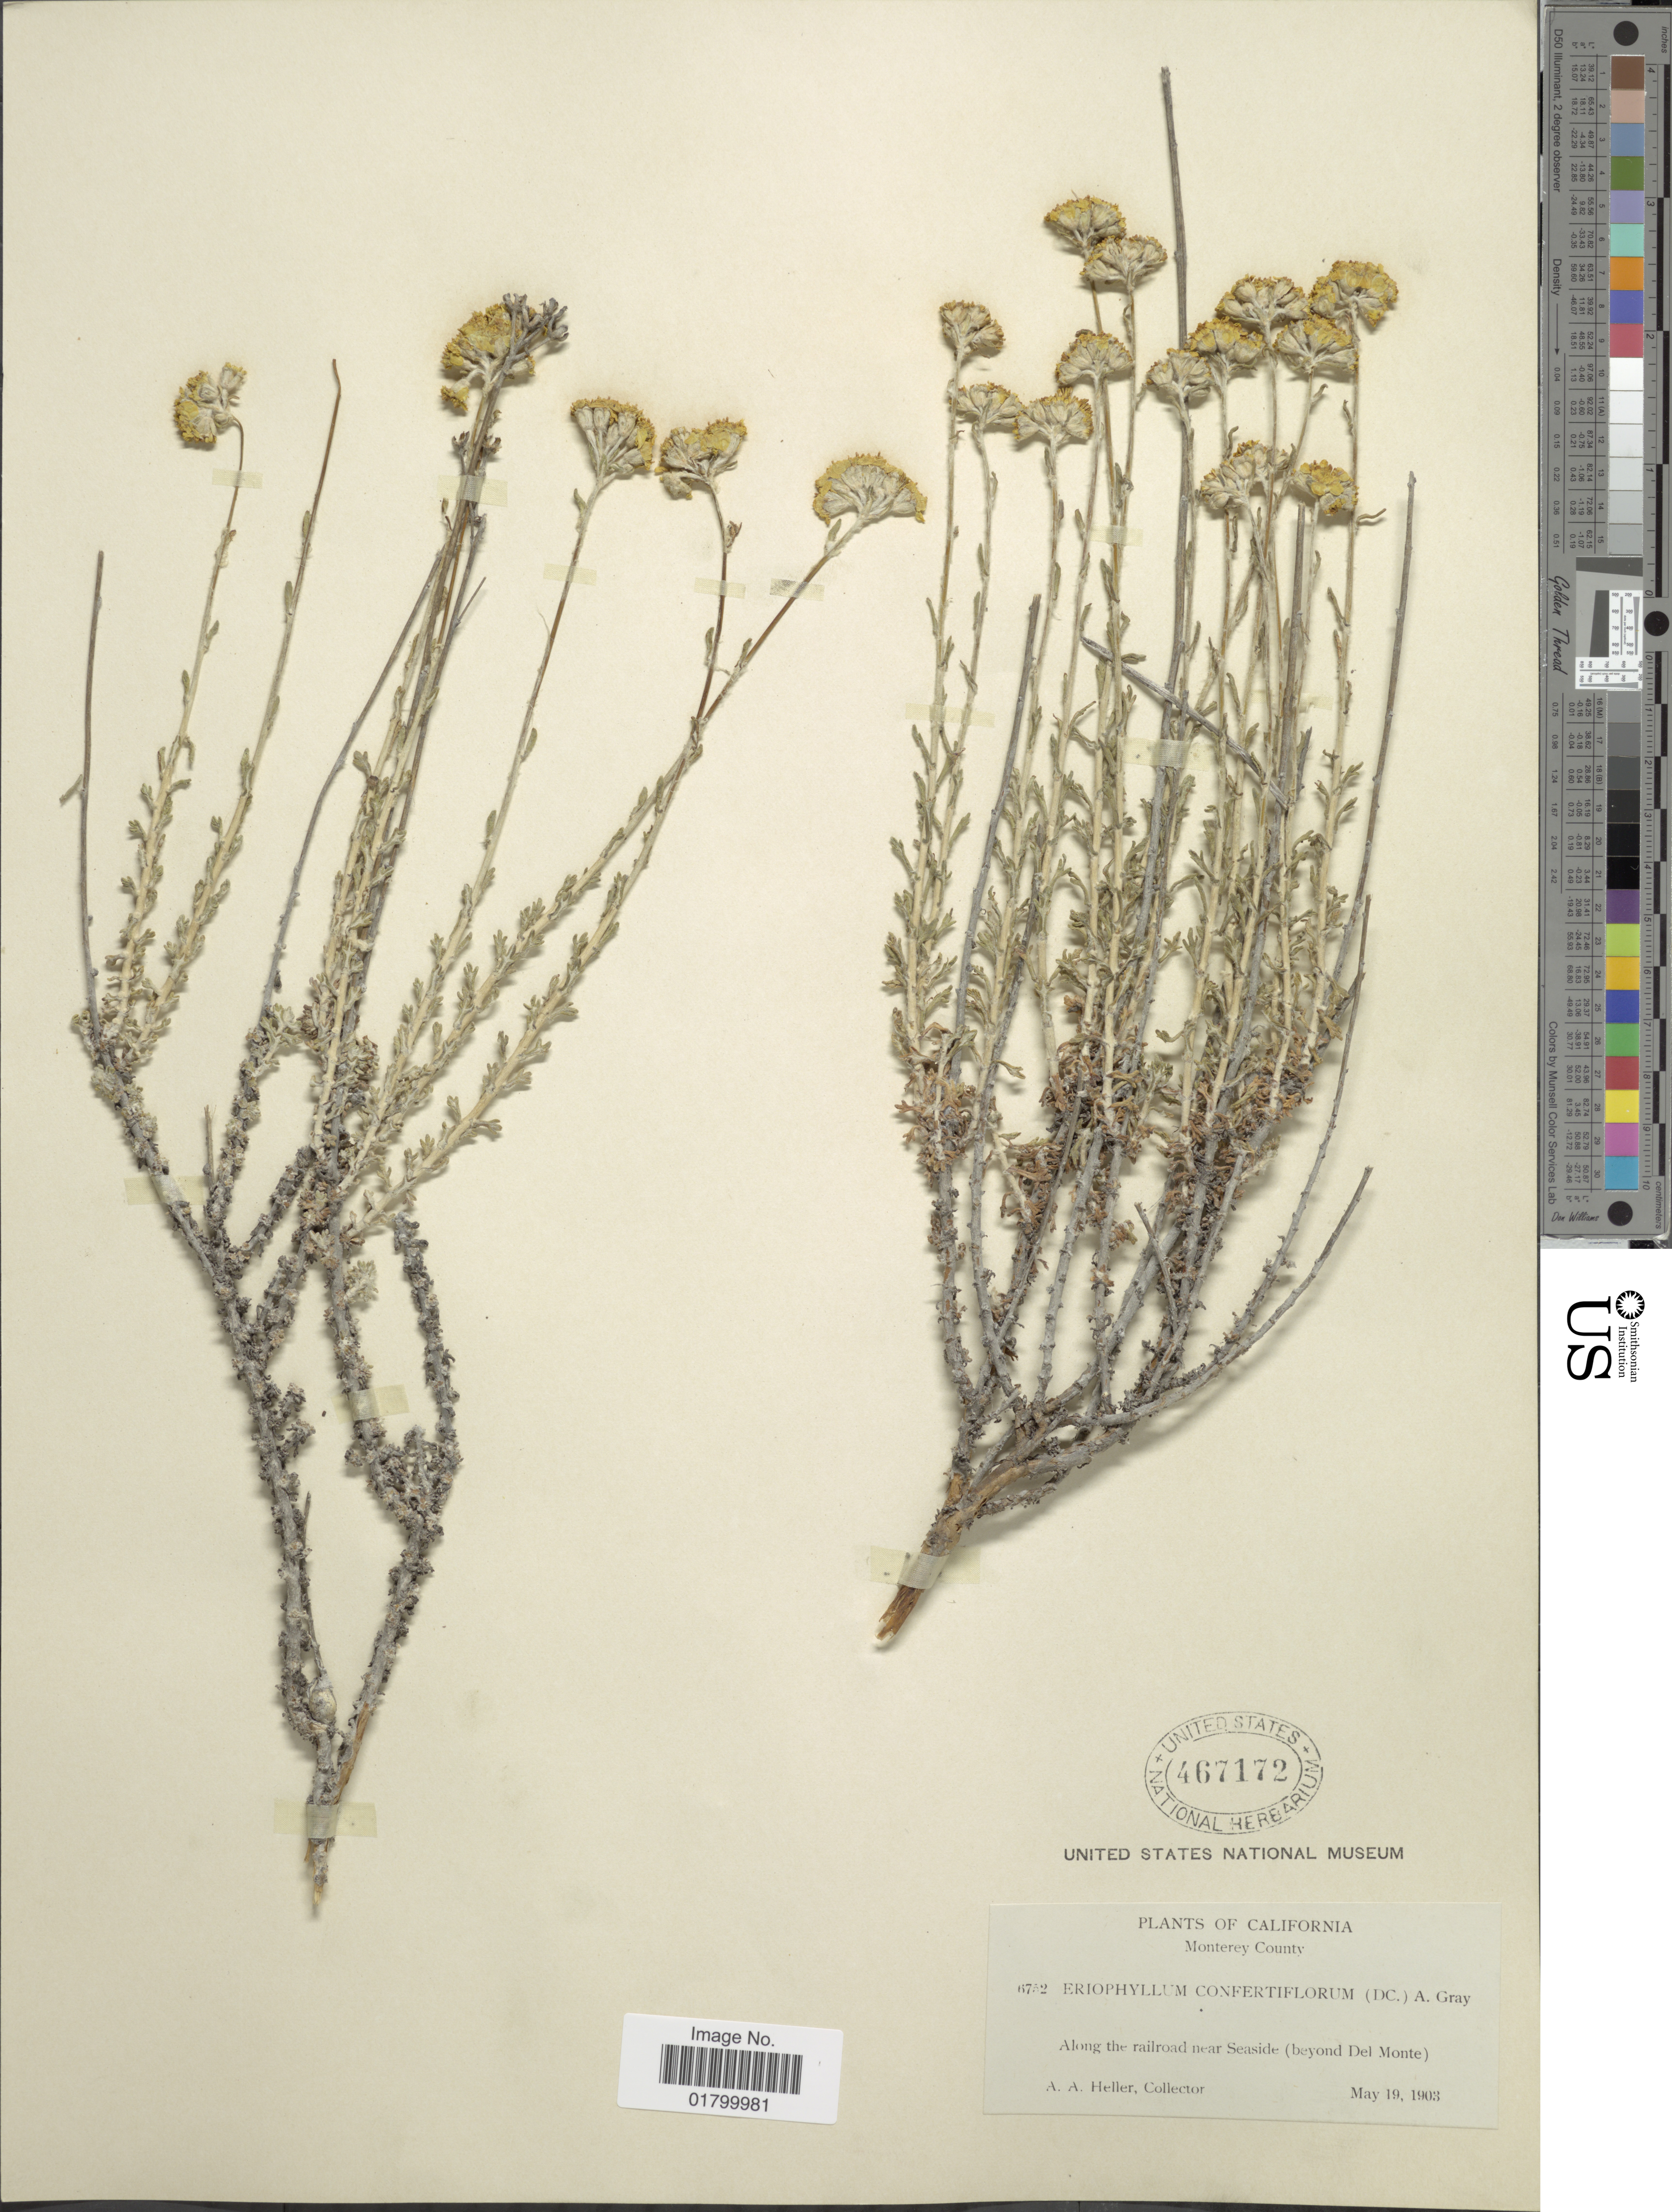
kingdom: Plantae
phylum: Tracheophyta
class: Magnoliopsida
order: Asterales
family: Asteraceae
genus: Eriophyllum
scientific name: Eriophyllum confertiflorum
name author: (DC.) A. Gray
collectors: A. A. Heller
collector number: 6752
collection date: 1903-05-19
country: United States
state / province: California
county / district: Monterey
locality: Monterey County, Along the railroad near Seaside ( beyond Del Monte)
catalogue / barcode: US 467172